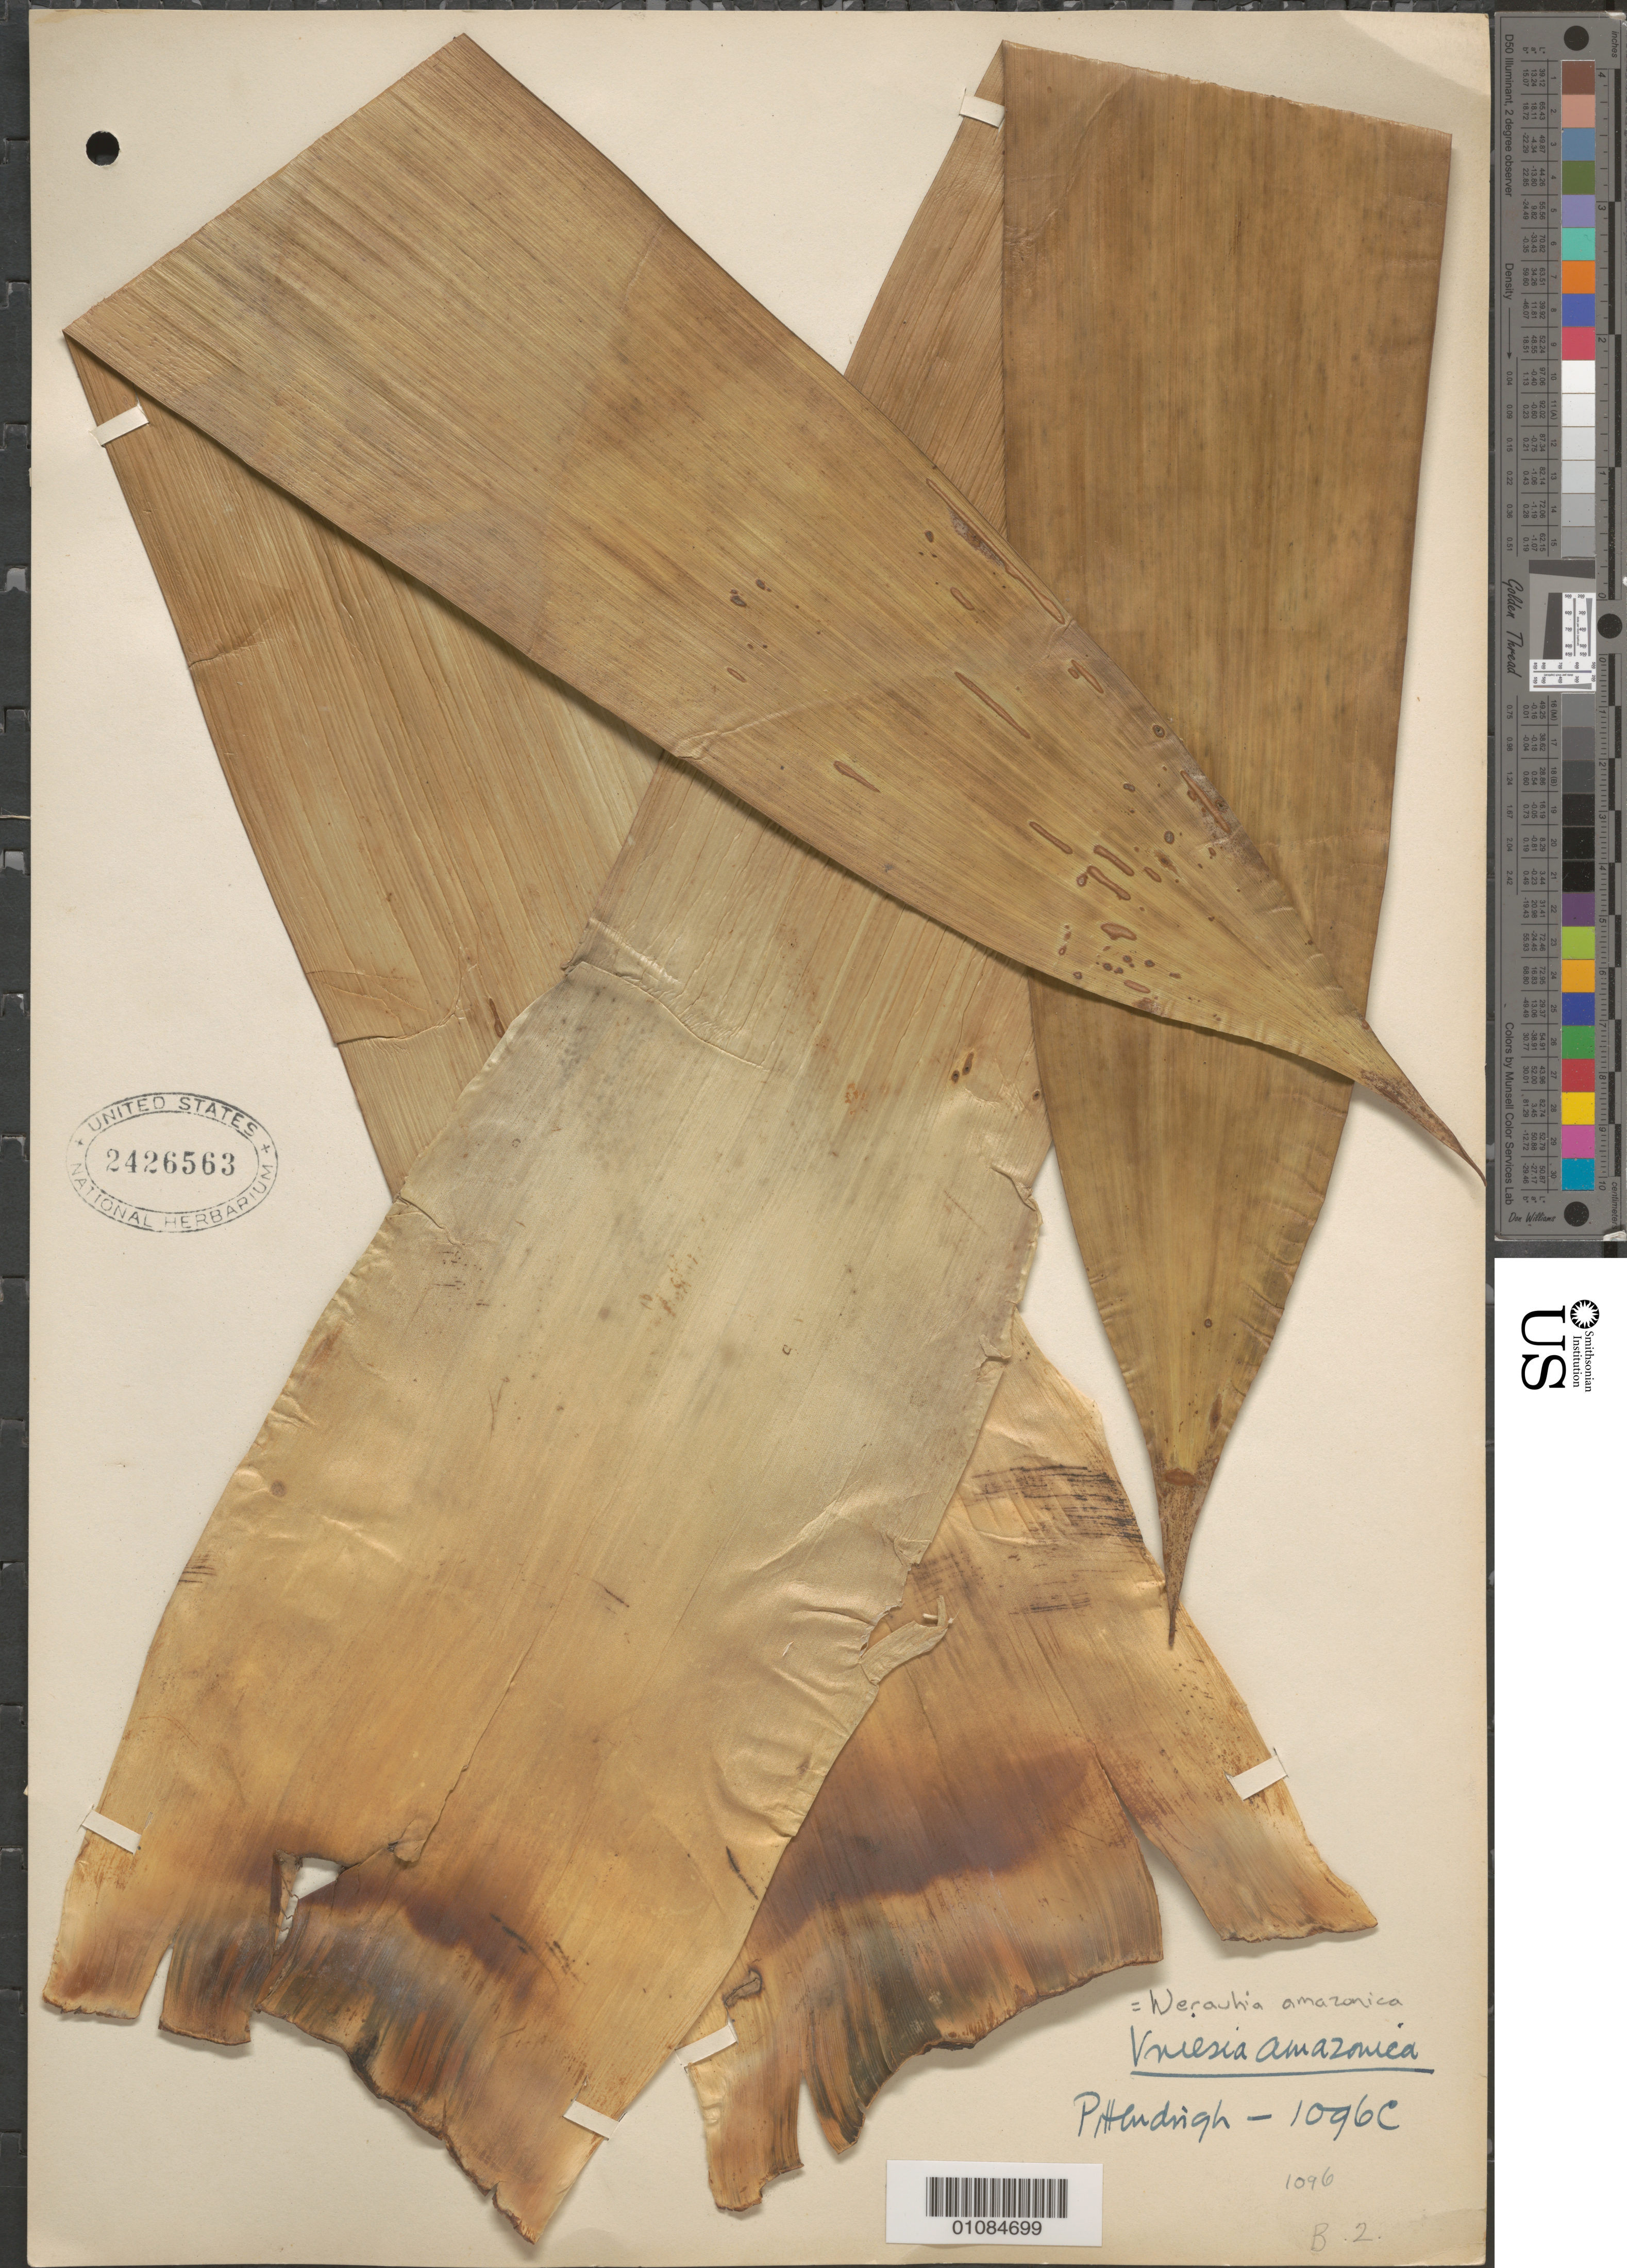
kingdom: Plantae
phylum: Tracheophyta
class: Liliopsida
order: Poales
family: Bromeliaceae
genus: Werauhia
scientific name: Werauhia gigantea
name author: (Mart. ex Schult. & Schult. f.) J.R. Grant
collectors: C. S. Pittendrigh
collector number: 1096C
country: Trinidad and Tobago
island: Trinidad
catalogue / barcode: US 2426563